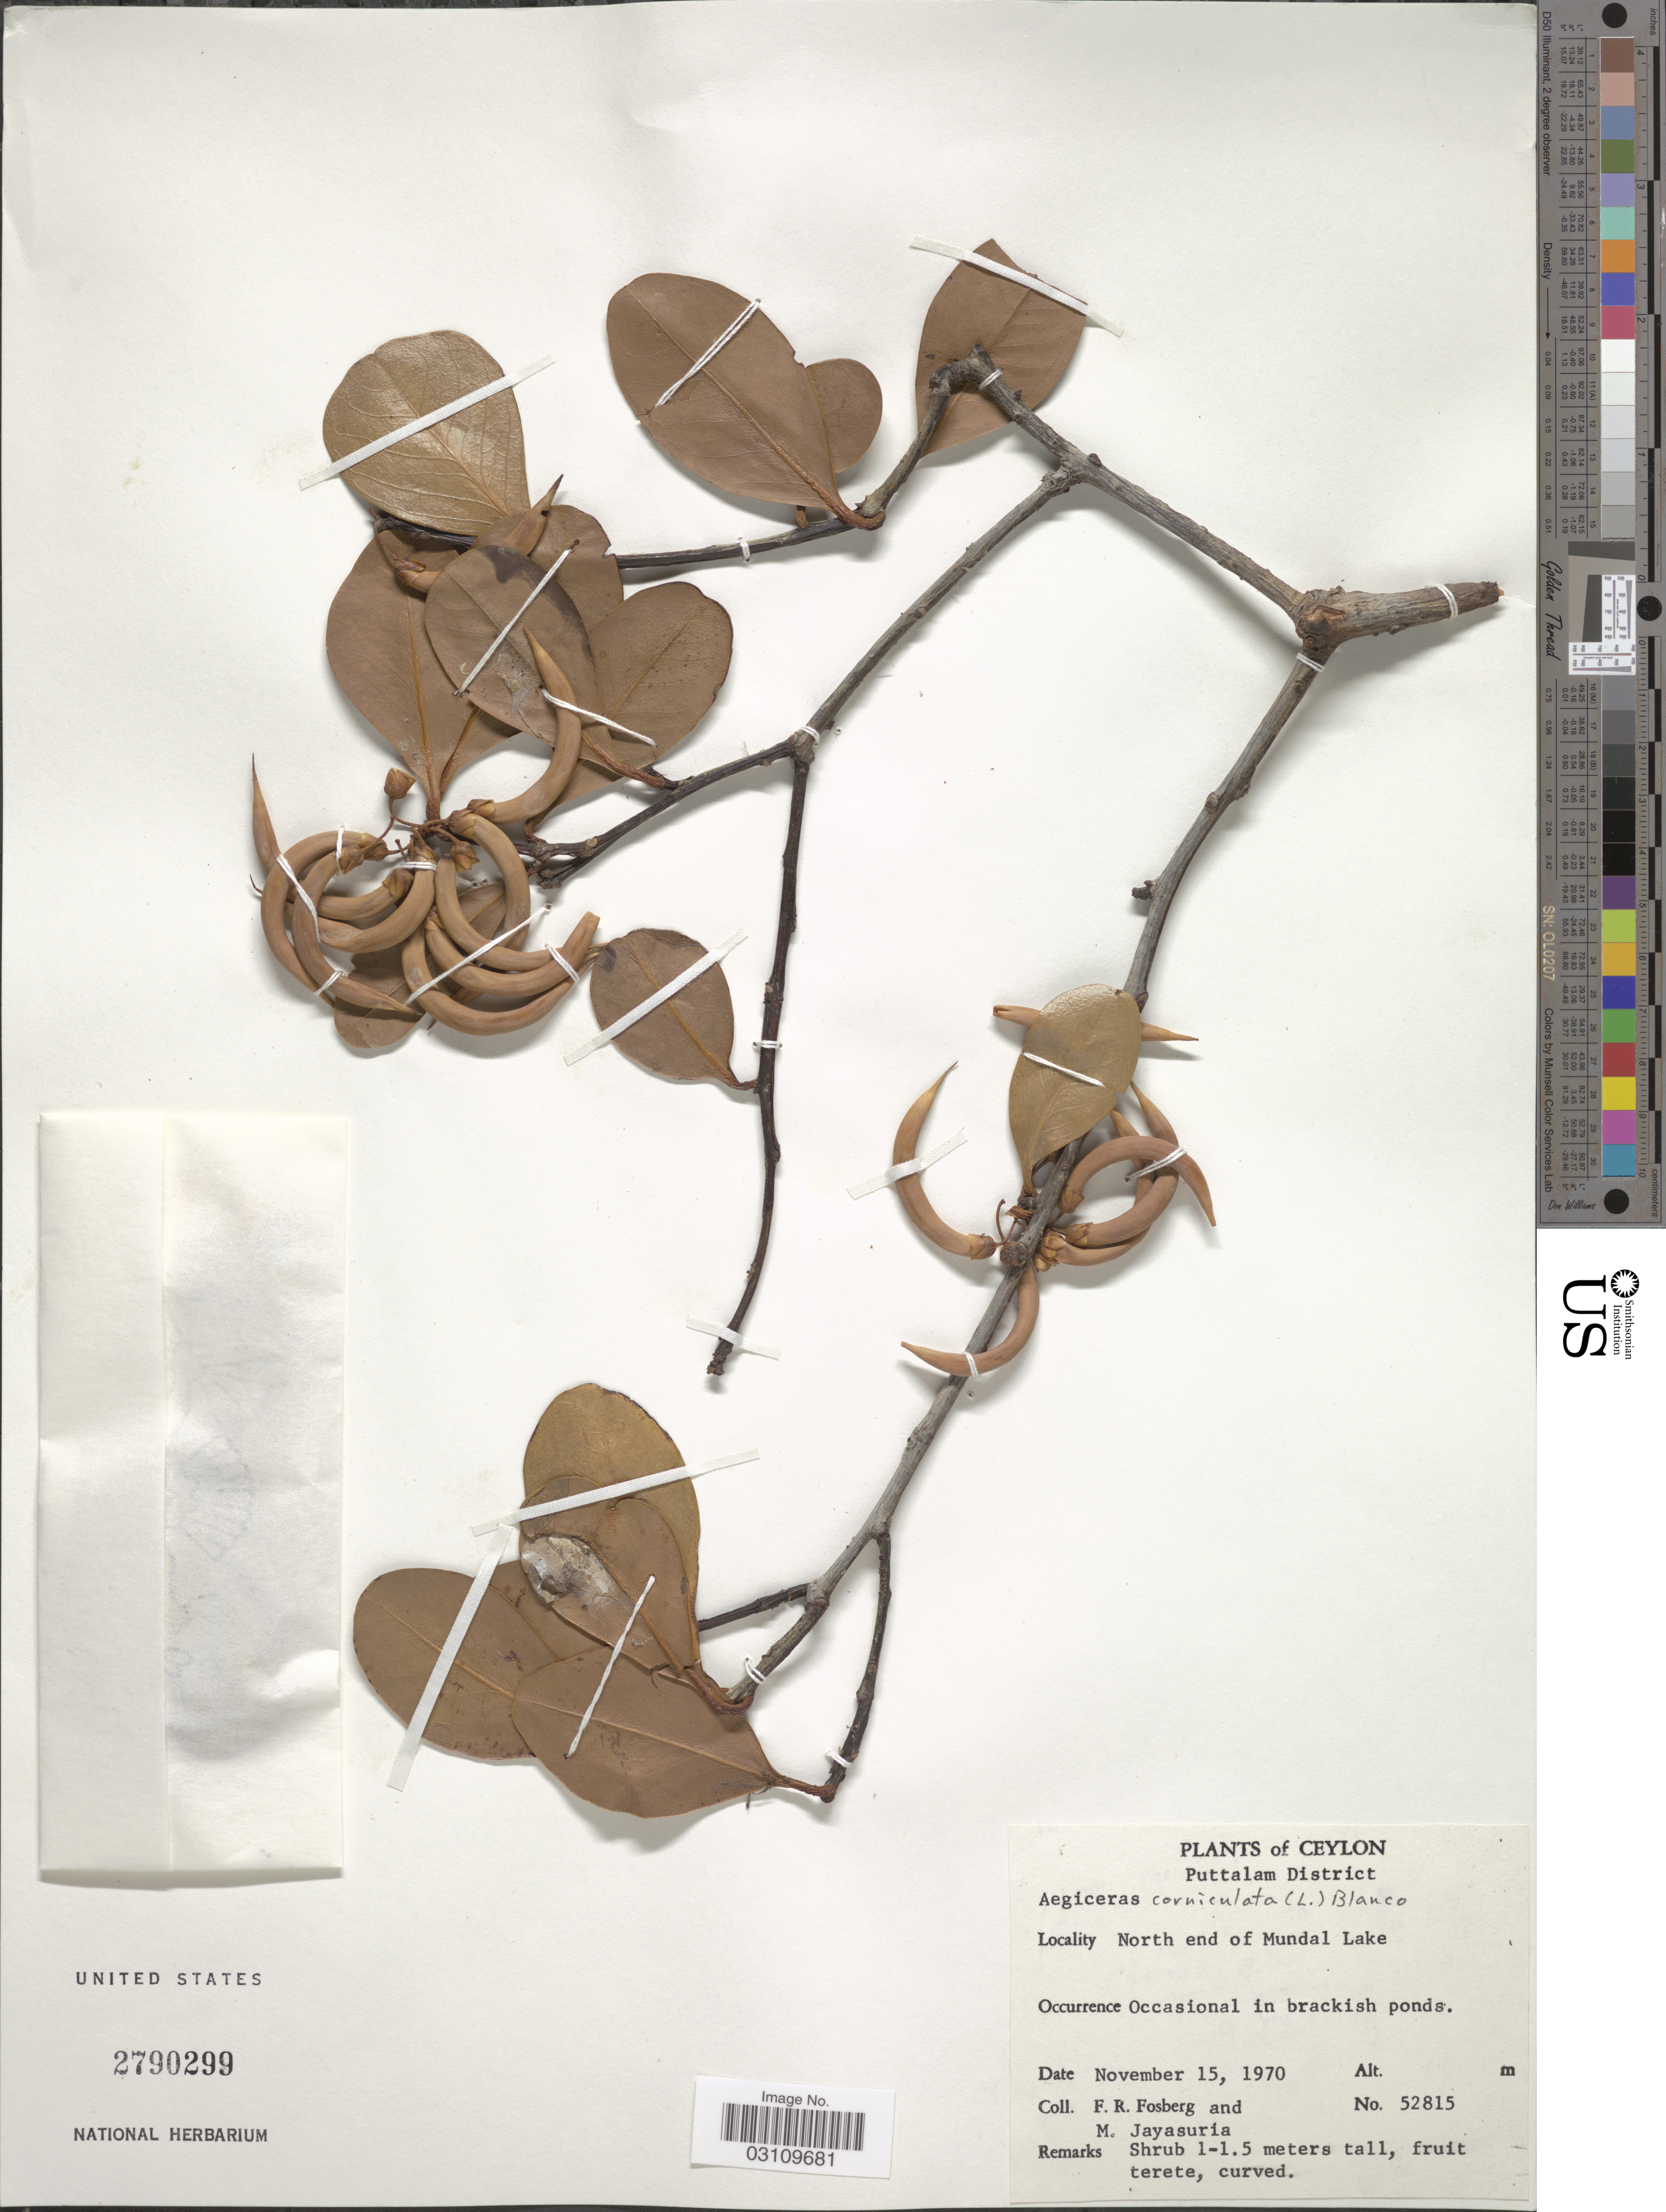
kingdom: Plantae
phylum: Tracheophyta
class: Magnoliopsida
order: Ericales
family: Primulaceae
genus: Aegiceras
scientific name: Aegiceras corniculatum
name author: (L.) Blanco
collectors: F. R. Fosberg & M. Jayasuriya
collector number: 52815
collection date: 1970-11-15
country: Sri Lanka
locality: Ceylon, Puttalam District, North end of Mundal Lake.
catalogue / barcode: US 2790299